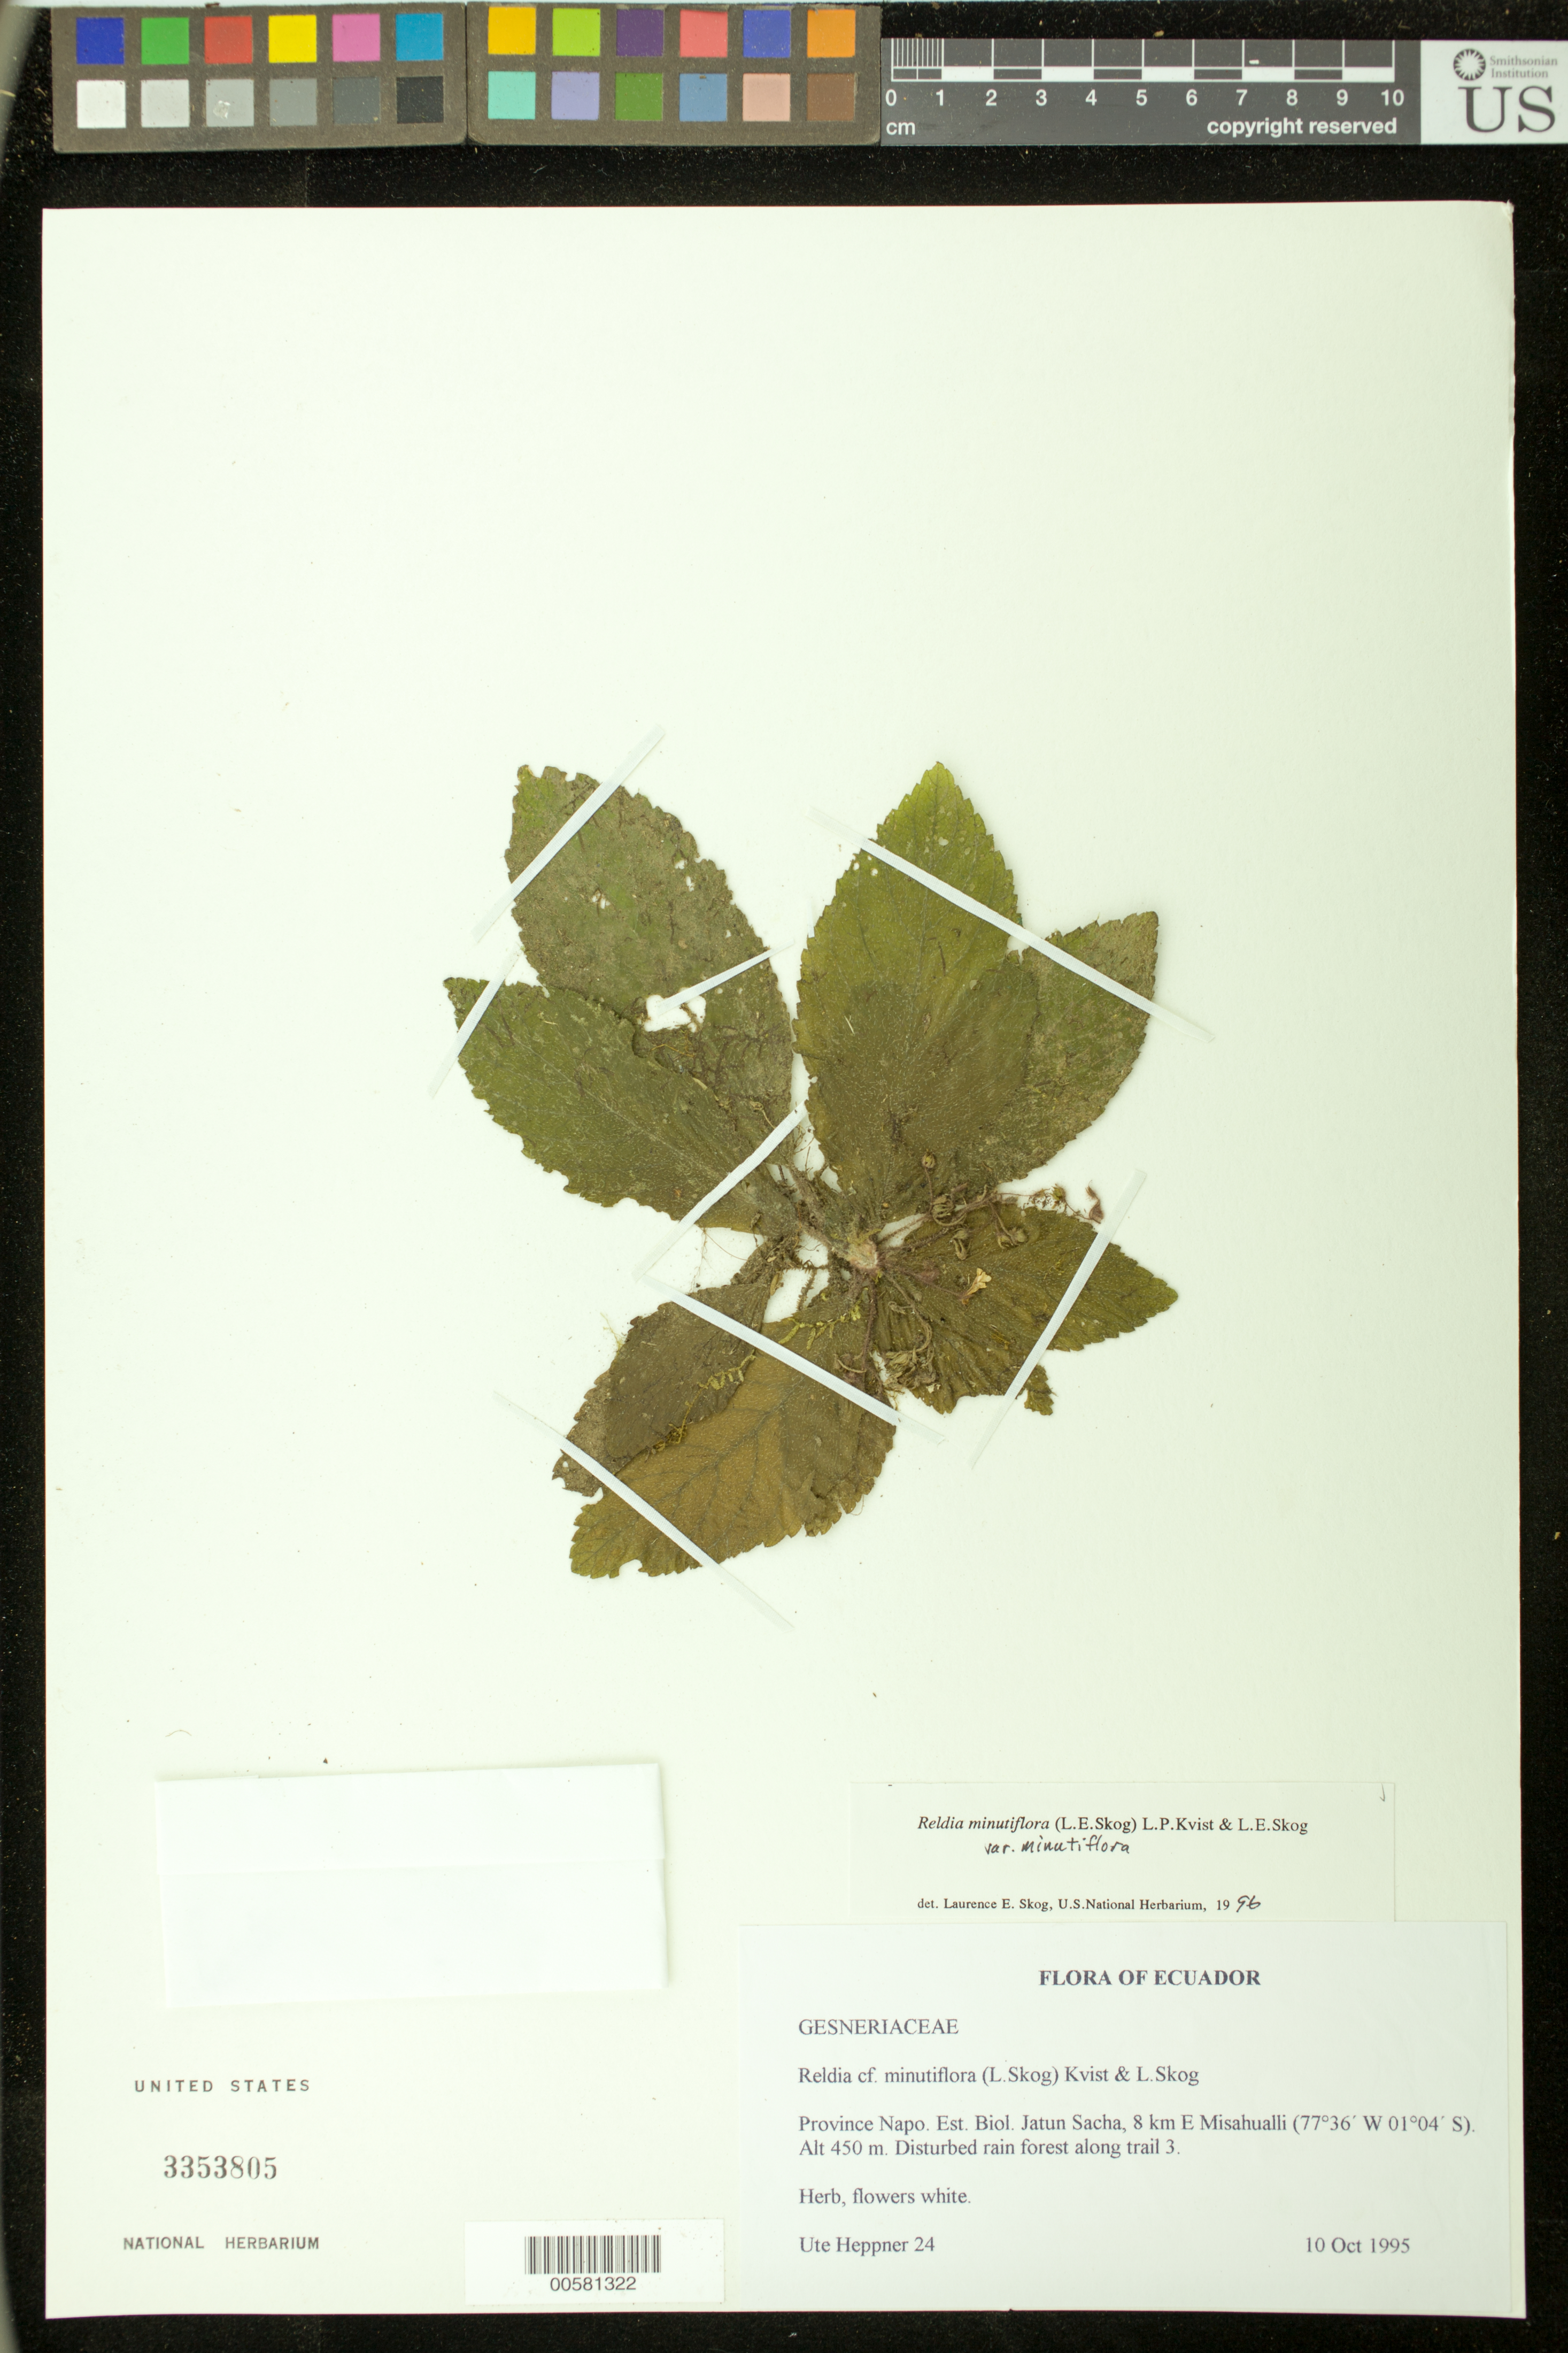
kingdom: Plantae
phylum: Tracheophyta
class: Magnoliopsida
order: Lamiales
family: Gesneriaceae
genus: Reldia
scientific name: Reldia minutiflora var. minutiflora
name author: (L.E. Skog) L.P. Kvist & L.E. Skog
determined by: Skog, Laurence E.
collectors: U. Heppner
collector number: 24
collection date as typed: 10 Oct 1995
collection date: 1995-10-10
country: Ecuador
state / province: Napo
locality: Est. Biol. Jatun Sacha, 8 km E Misahualli; along trail 3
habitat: Disturbed rain forest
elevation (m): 450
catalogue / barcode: US 3353805